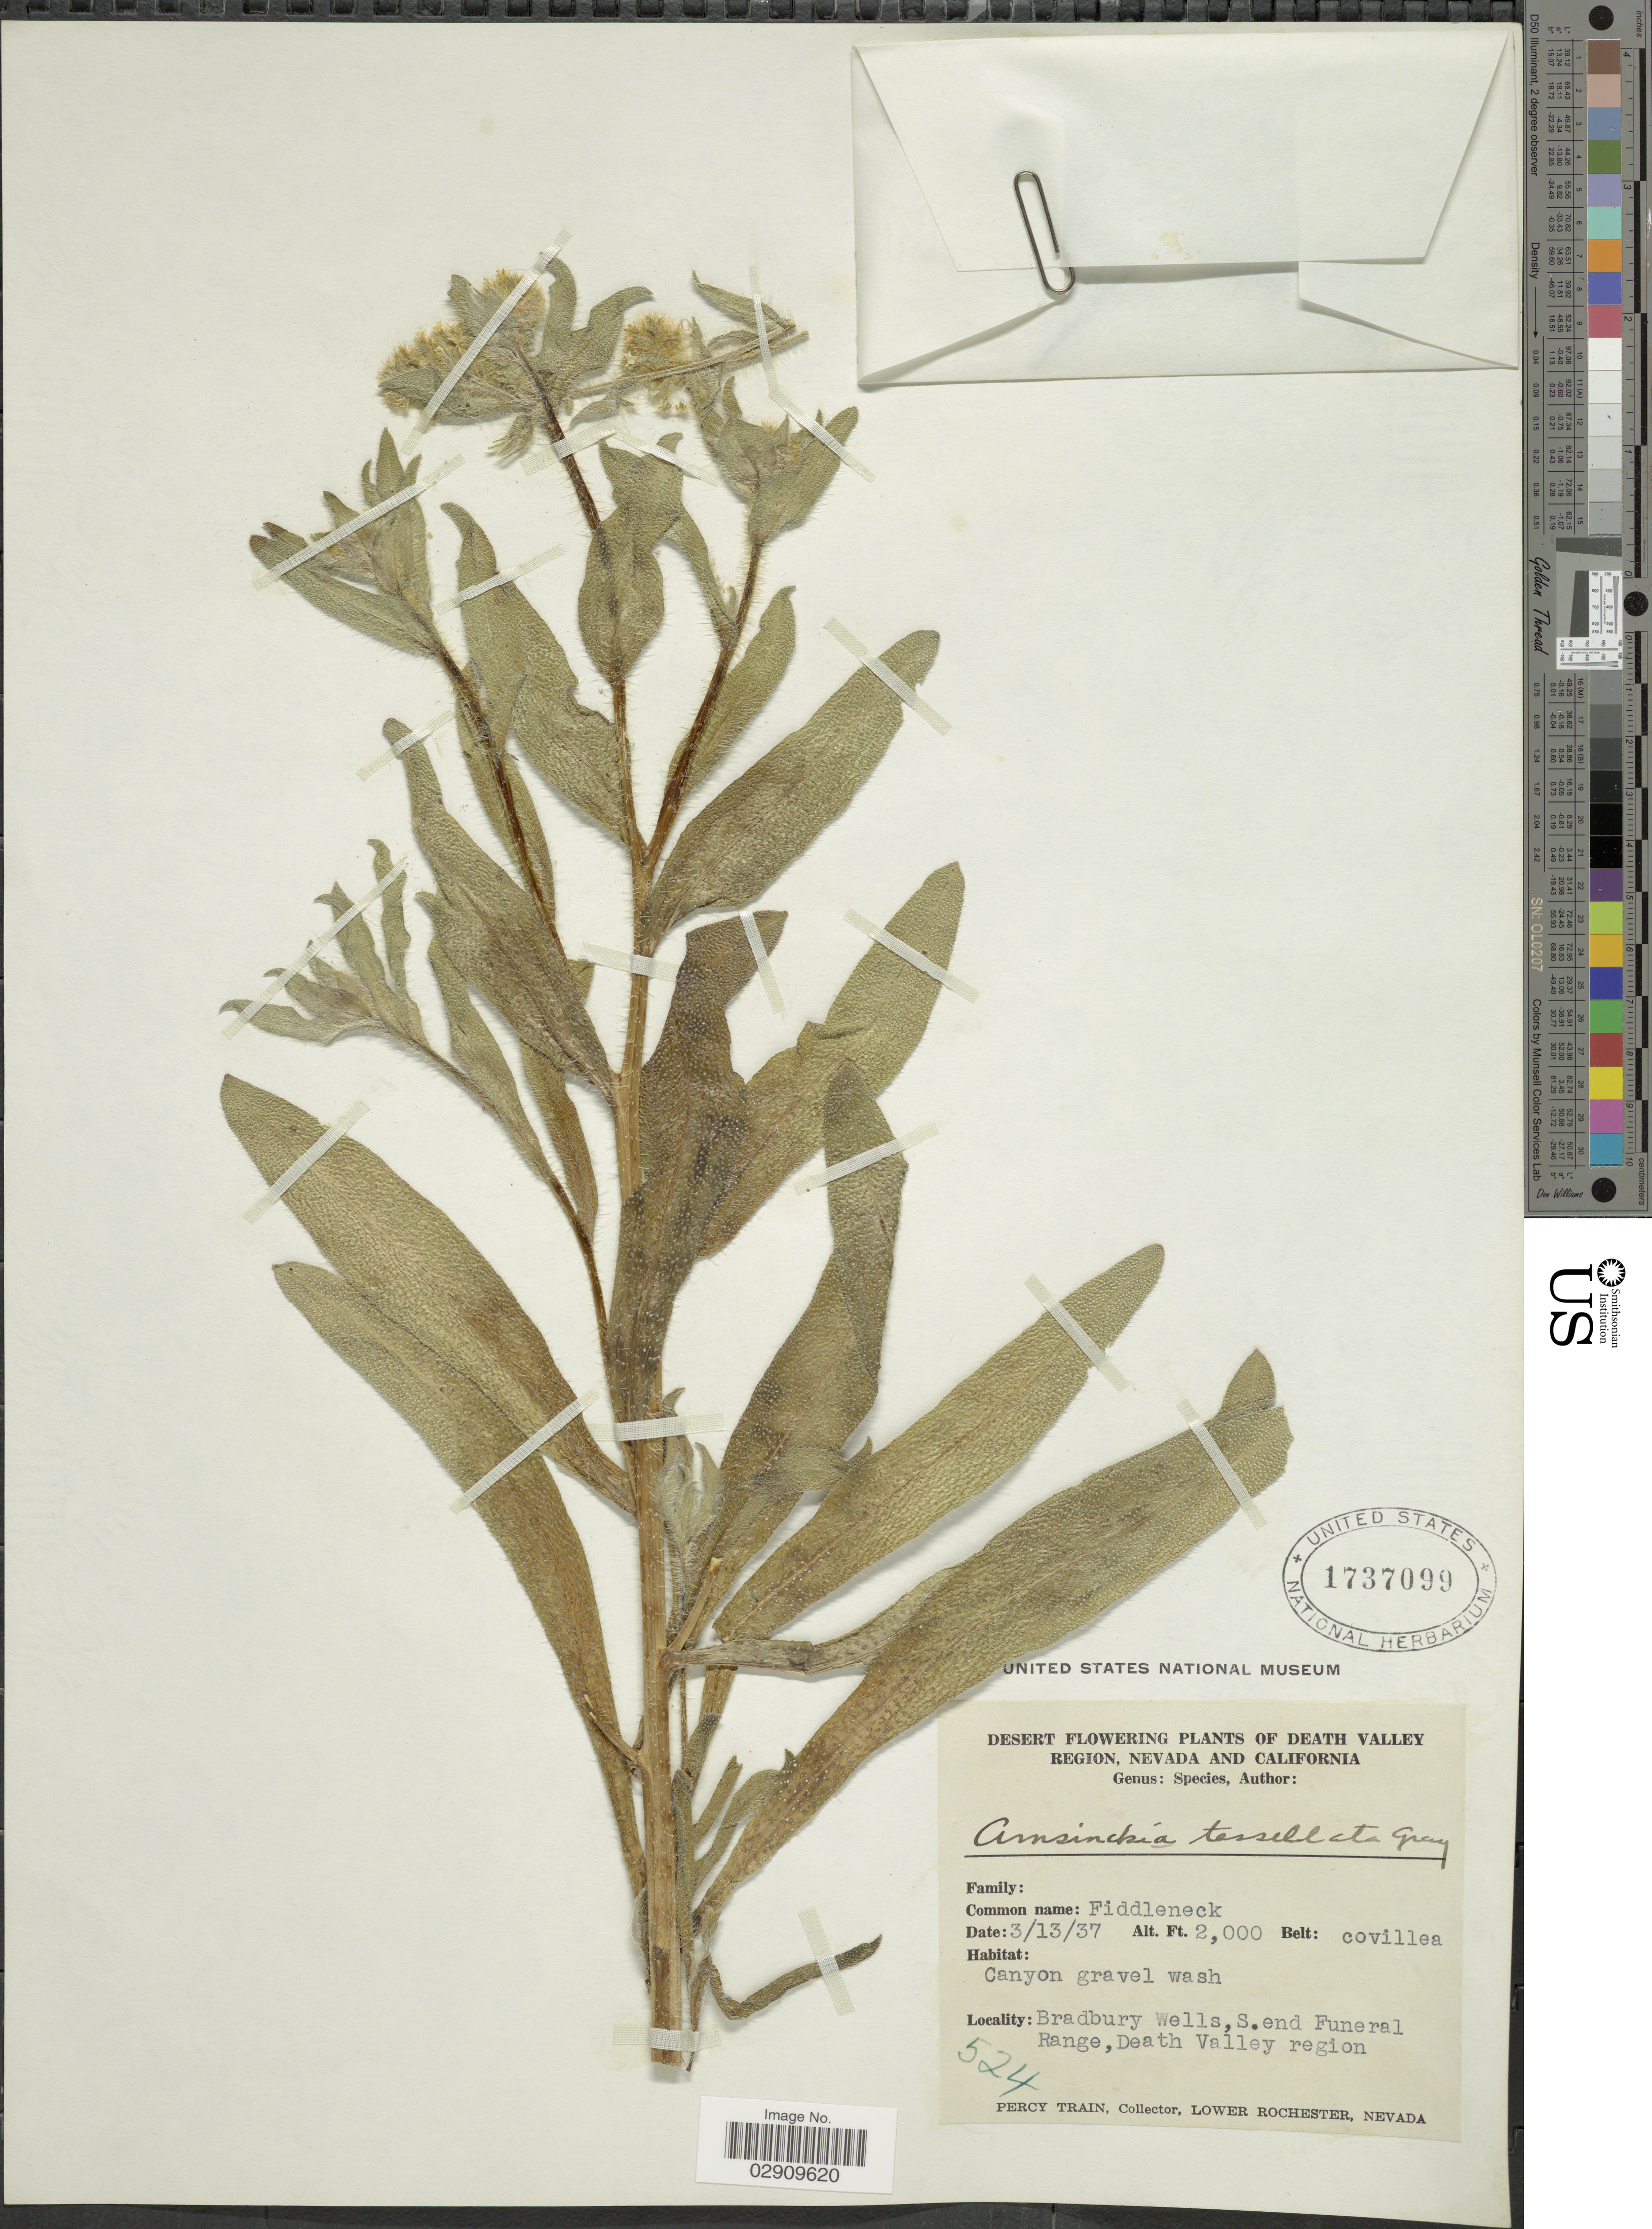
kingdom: Plantae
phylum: Tracheophyta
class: Magnoliopsida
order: Boraginales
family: Boraginaceae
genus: Amsinckia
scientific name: Amsinckia tessellata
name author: A. Gray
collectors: P. Train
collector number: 524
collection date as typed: Transcribed d/m/y: 13/3/37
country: United States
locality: Death Valley Region, Nevada and California. Canyon gravel wash. Bradbury Wells, S. end Funeral Range, Death Valley Region.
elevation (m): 610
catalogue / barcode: US 1737099